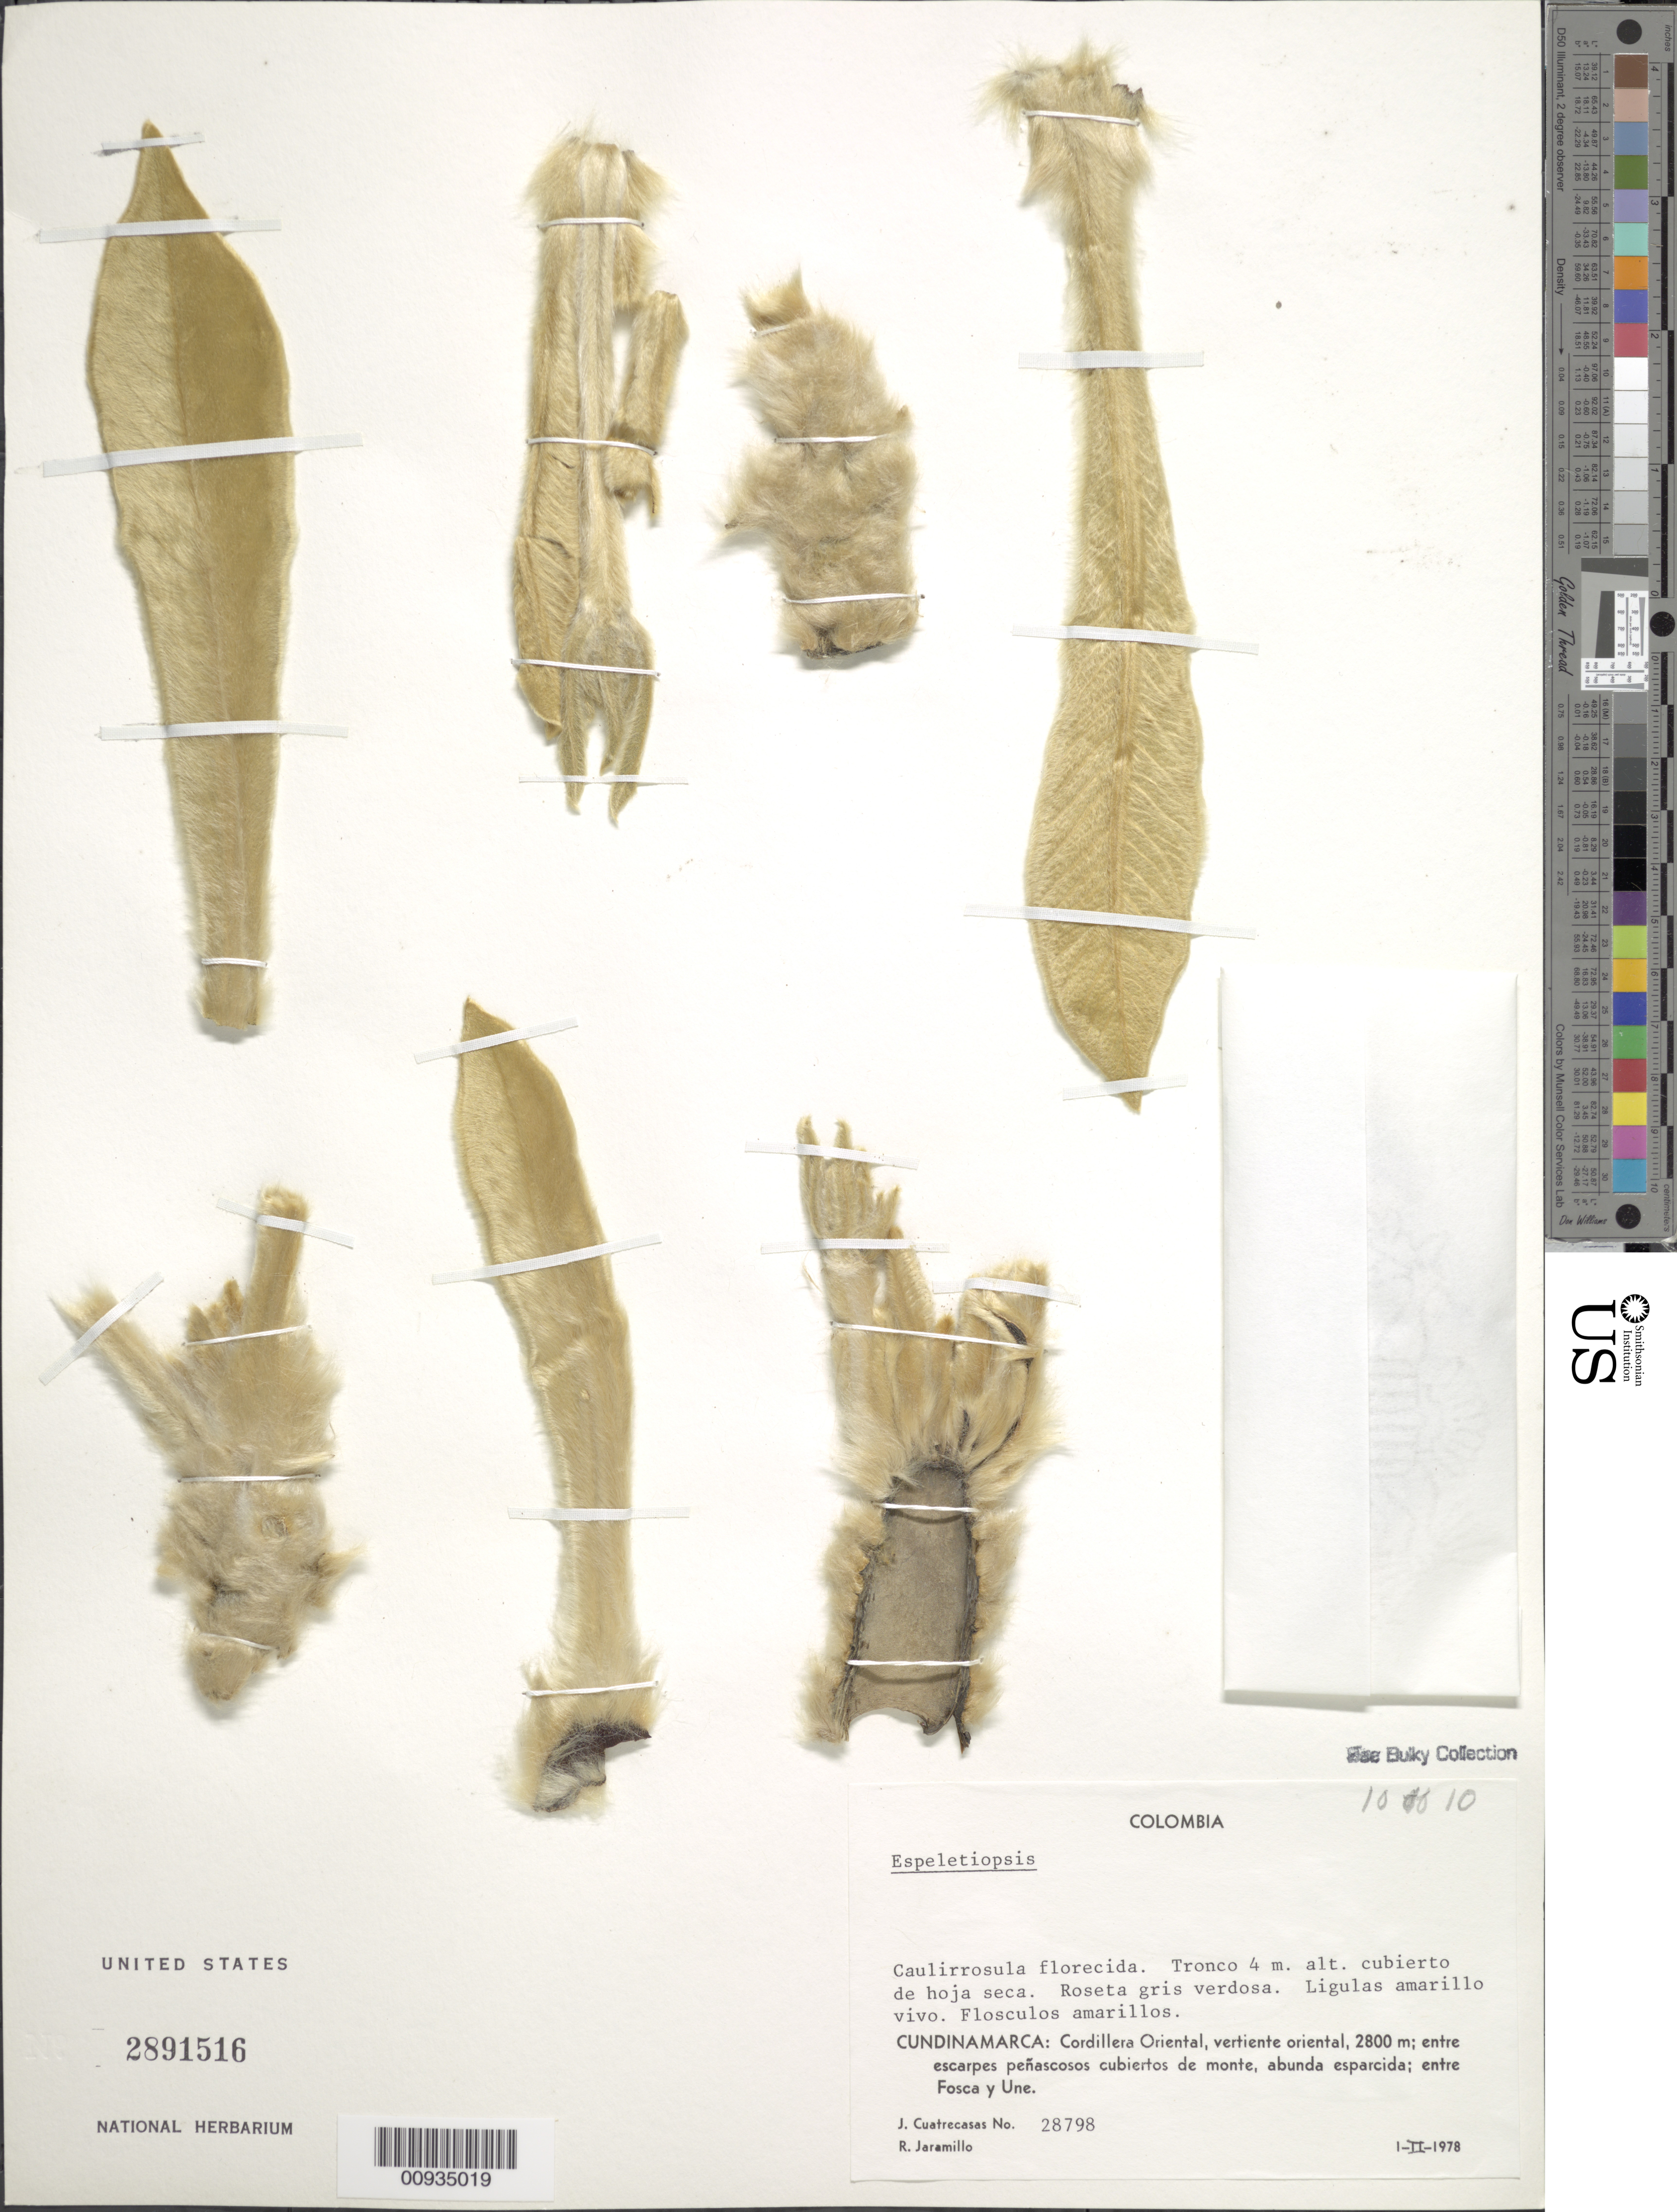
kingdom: Plantae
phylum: Tracheophyta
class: Magnoliopsida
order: Asterales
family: Asteraceae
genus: Espeletiopsis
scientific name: Espeletiopsis sp.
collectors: J. Cuatrecasas & R. Jaramillo M.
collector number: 28798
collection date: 1978-02-01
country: Colombia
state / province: Cundinamarca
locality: Cordillera Oriental, vertiente oriental, entre Fosca y Une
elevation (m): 2800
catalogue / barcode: US 2891516